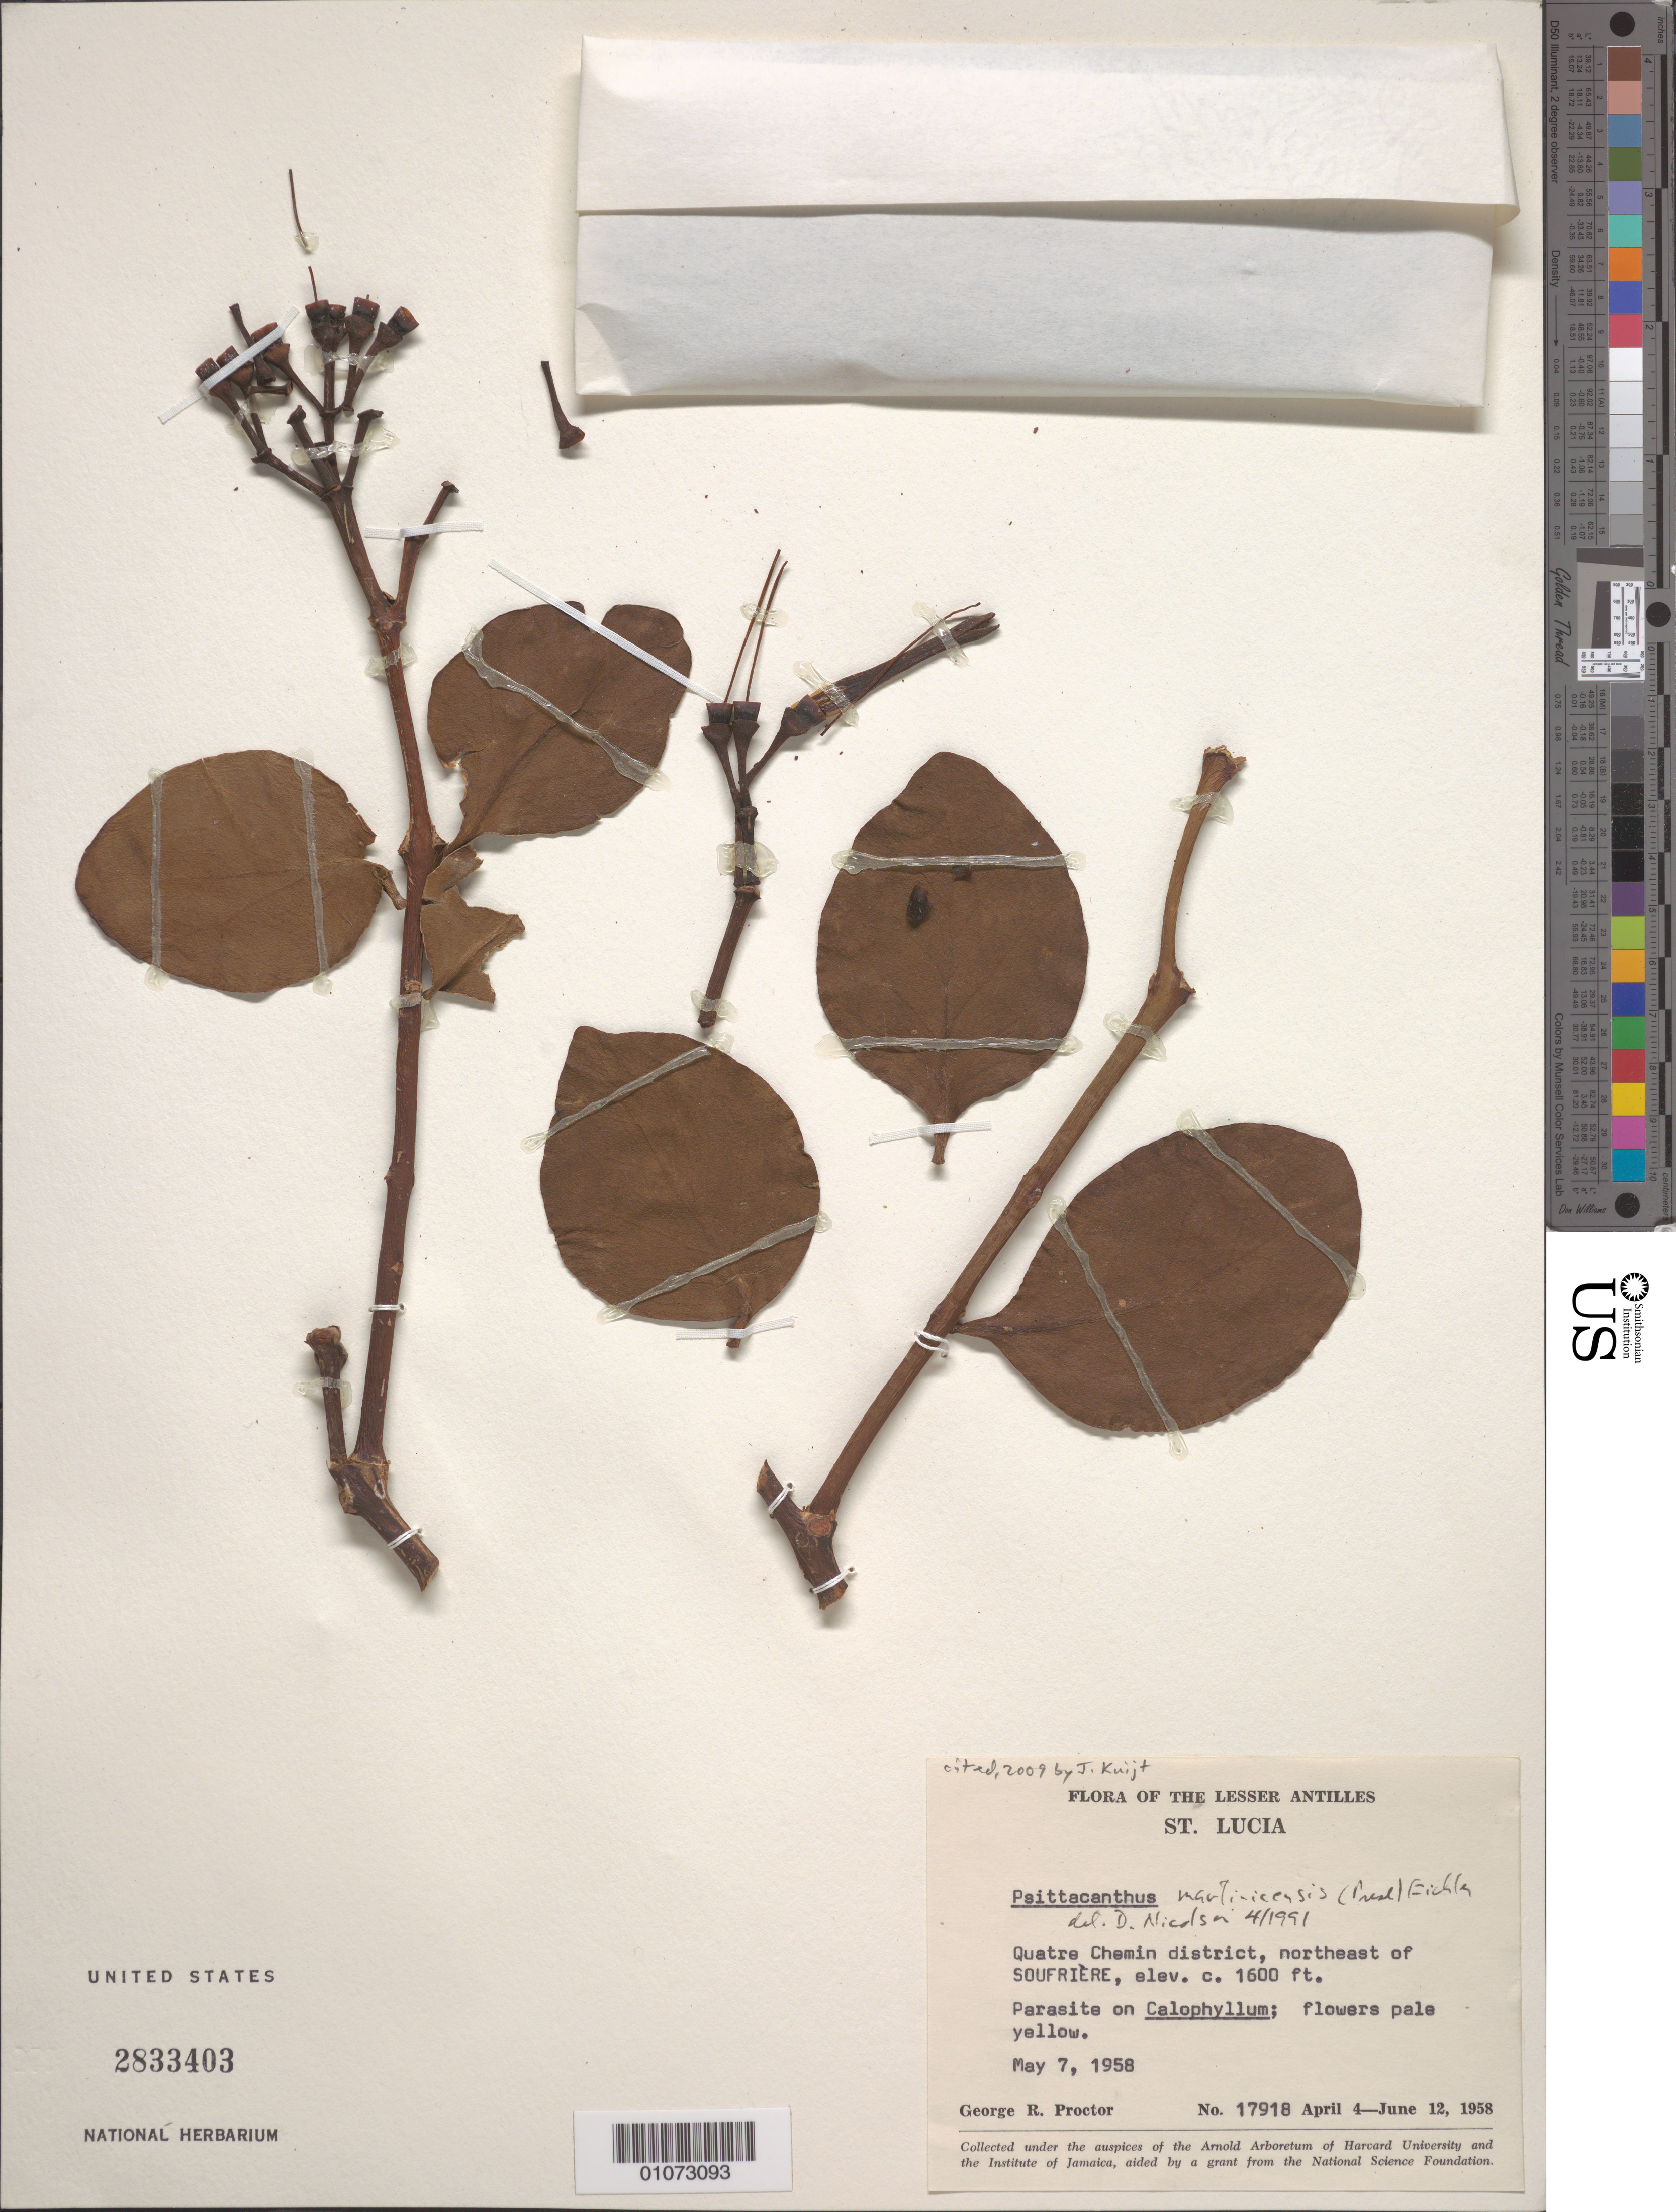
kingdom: Plantae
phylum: Tracheophyta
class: Magnoliopsida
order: Santalales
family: Loranthaceae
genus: Psittacanthus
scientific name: Psittacanthus martinicensis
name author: (C. Presl ex Schult. f.) Eichler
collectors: G. R. Proctor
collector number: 17918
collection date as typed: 07 May 1958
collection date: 1958-05-07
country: St. Lucia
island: St. Lucia I.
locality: Quatre Chemin district, northeast of SOUFRIERE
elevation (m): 488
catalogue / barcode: US 2833403